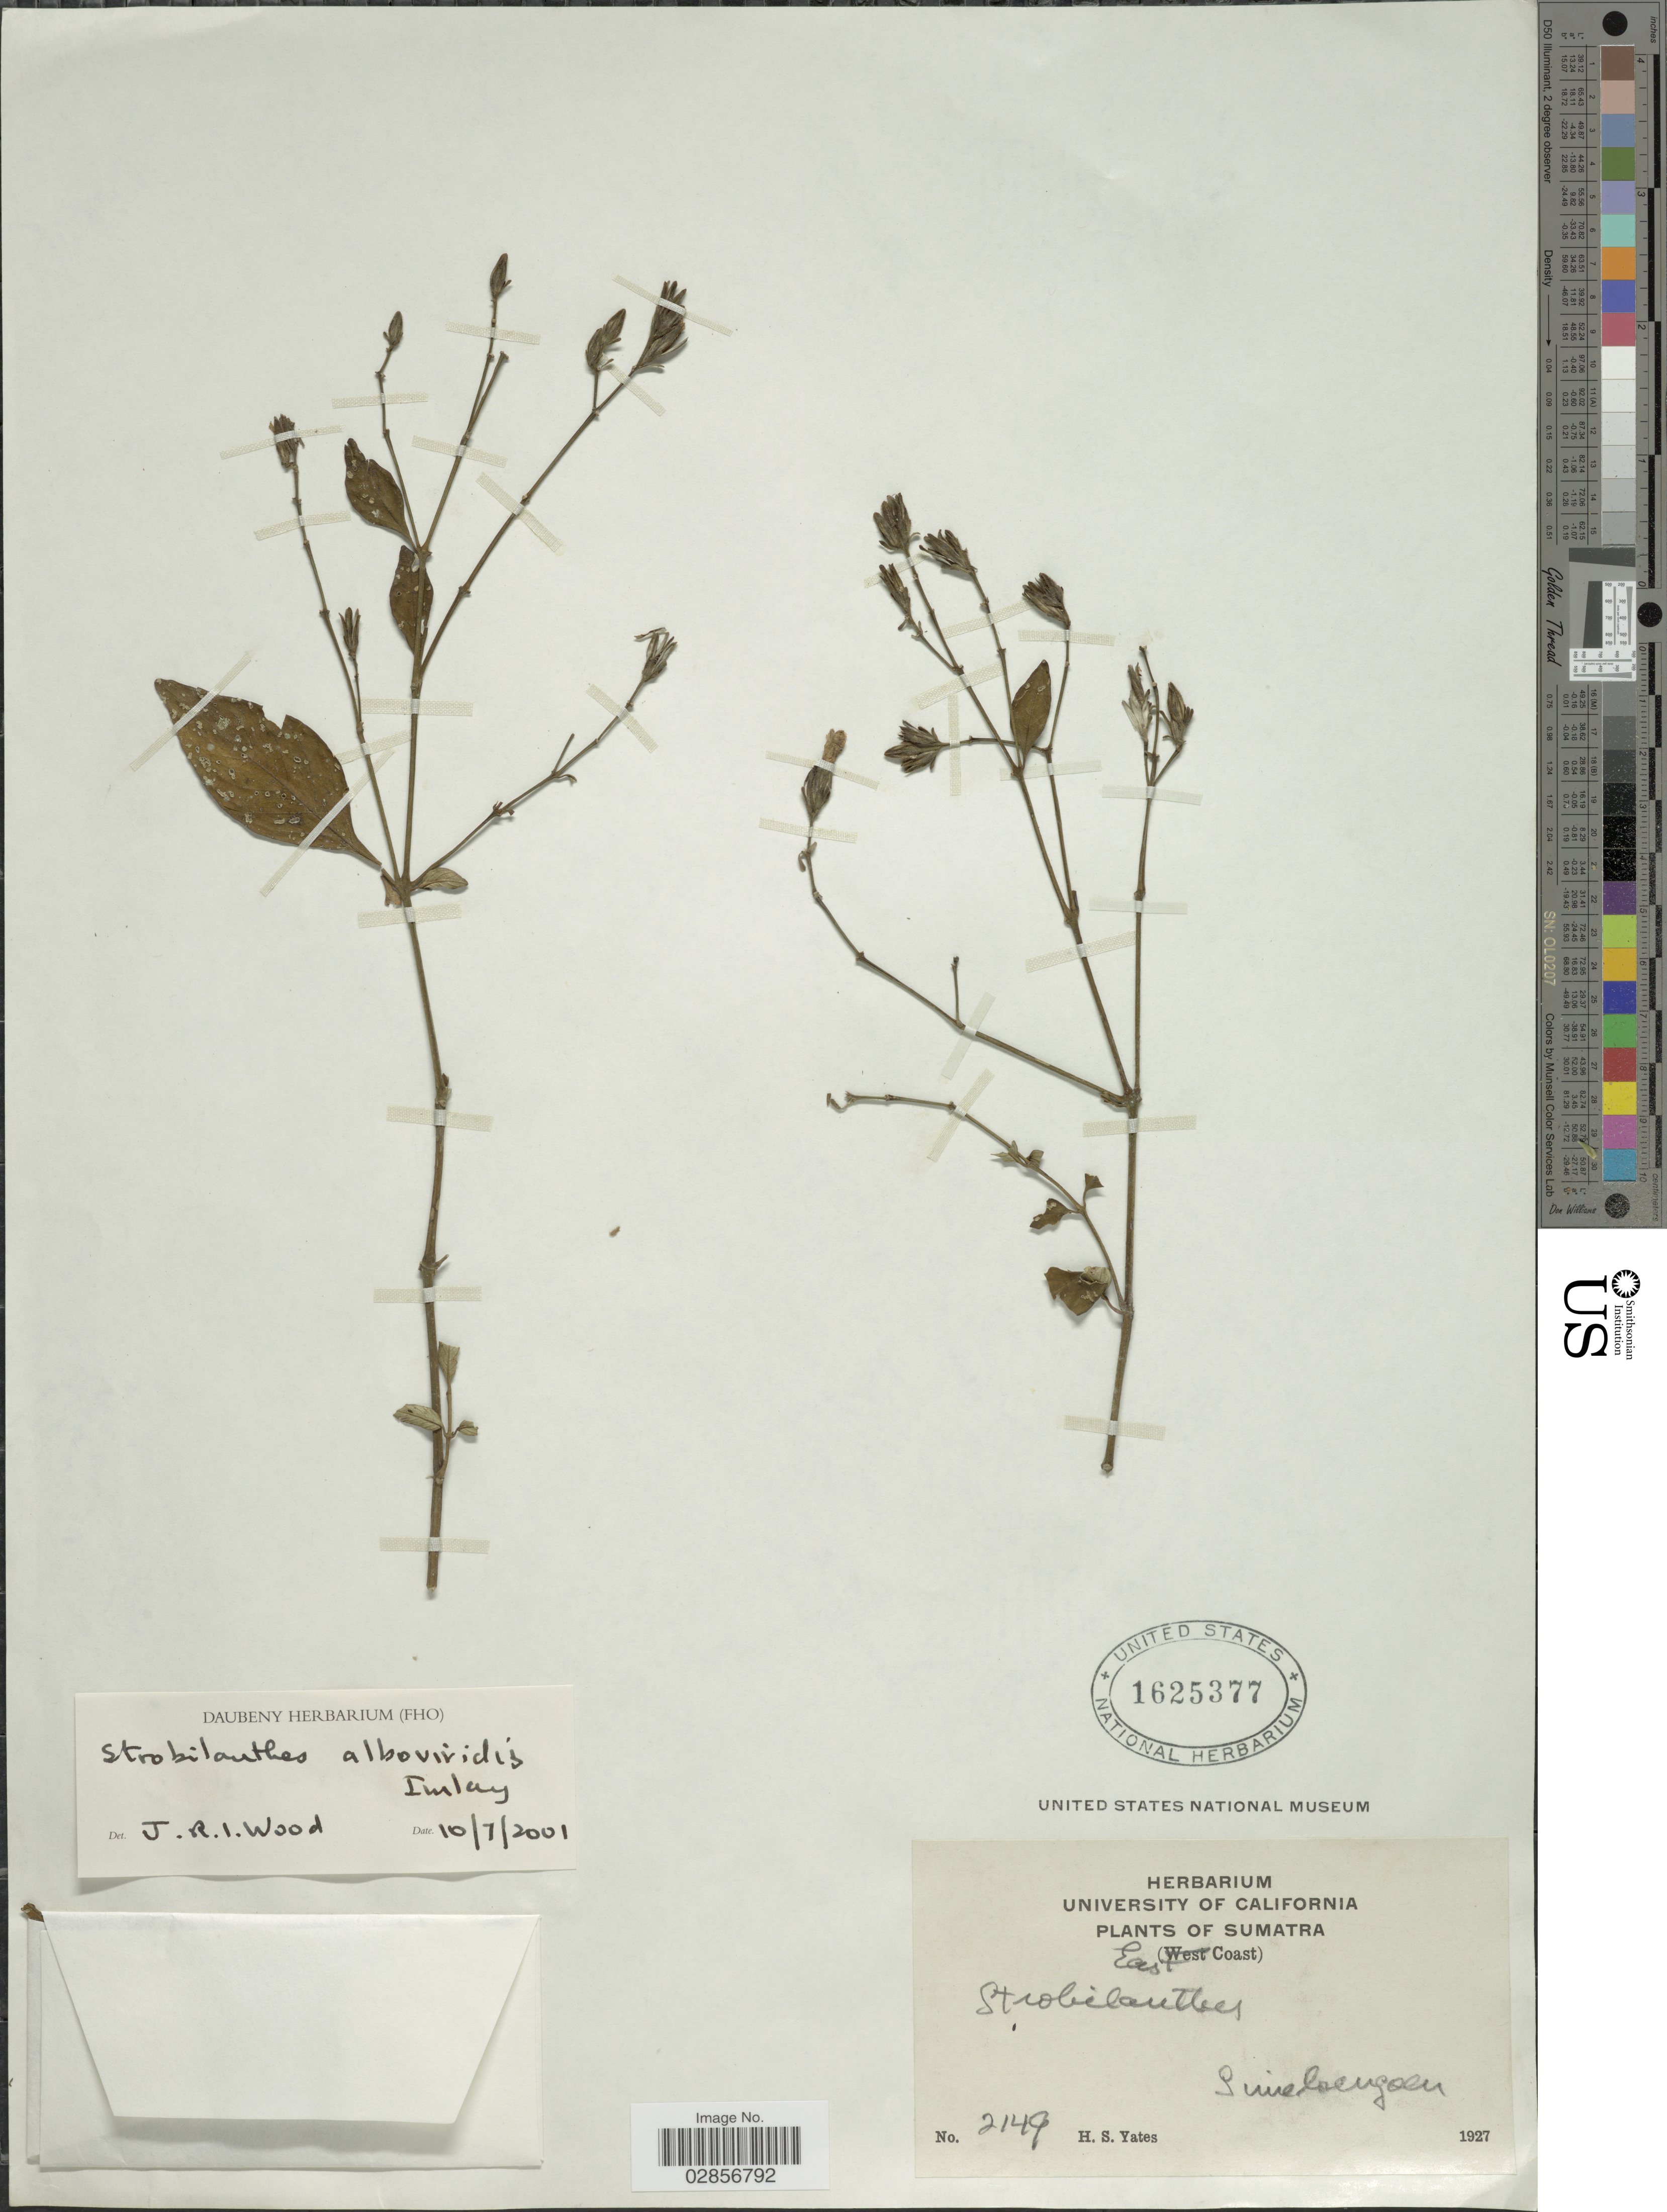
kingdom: Plantae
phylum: Tracheophyta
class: Magnoliopsida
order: Lamiales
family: Acanthaceae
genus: Strobilanthes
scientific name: Strobilanthes alboviridis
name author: J.B.Imlay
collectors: H. S. Yates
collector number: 2149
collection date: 1927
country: Indonesia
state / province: Sumatra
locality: (East Coast). Simeloengoen.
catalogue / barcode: US 1625377